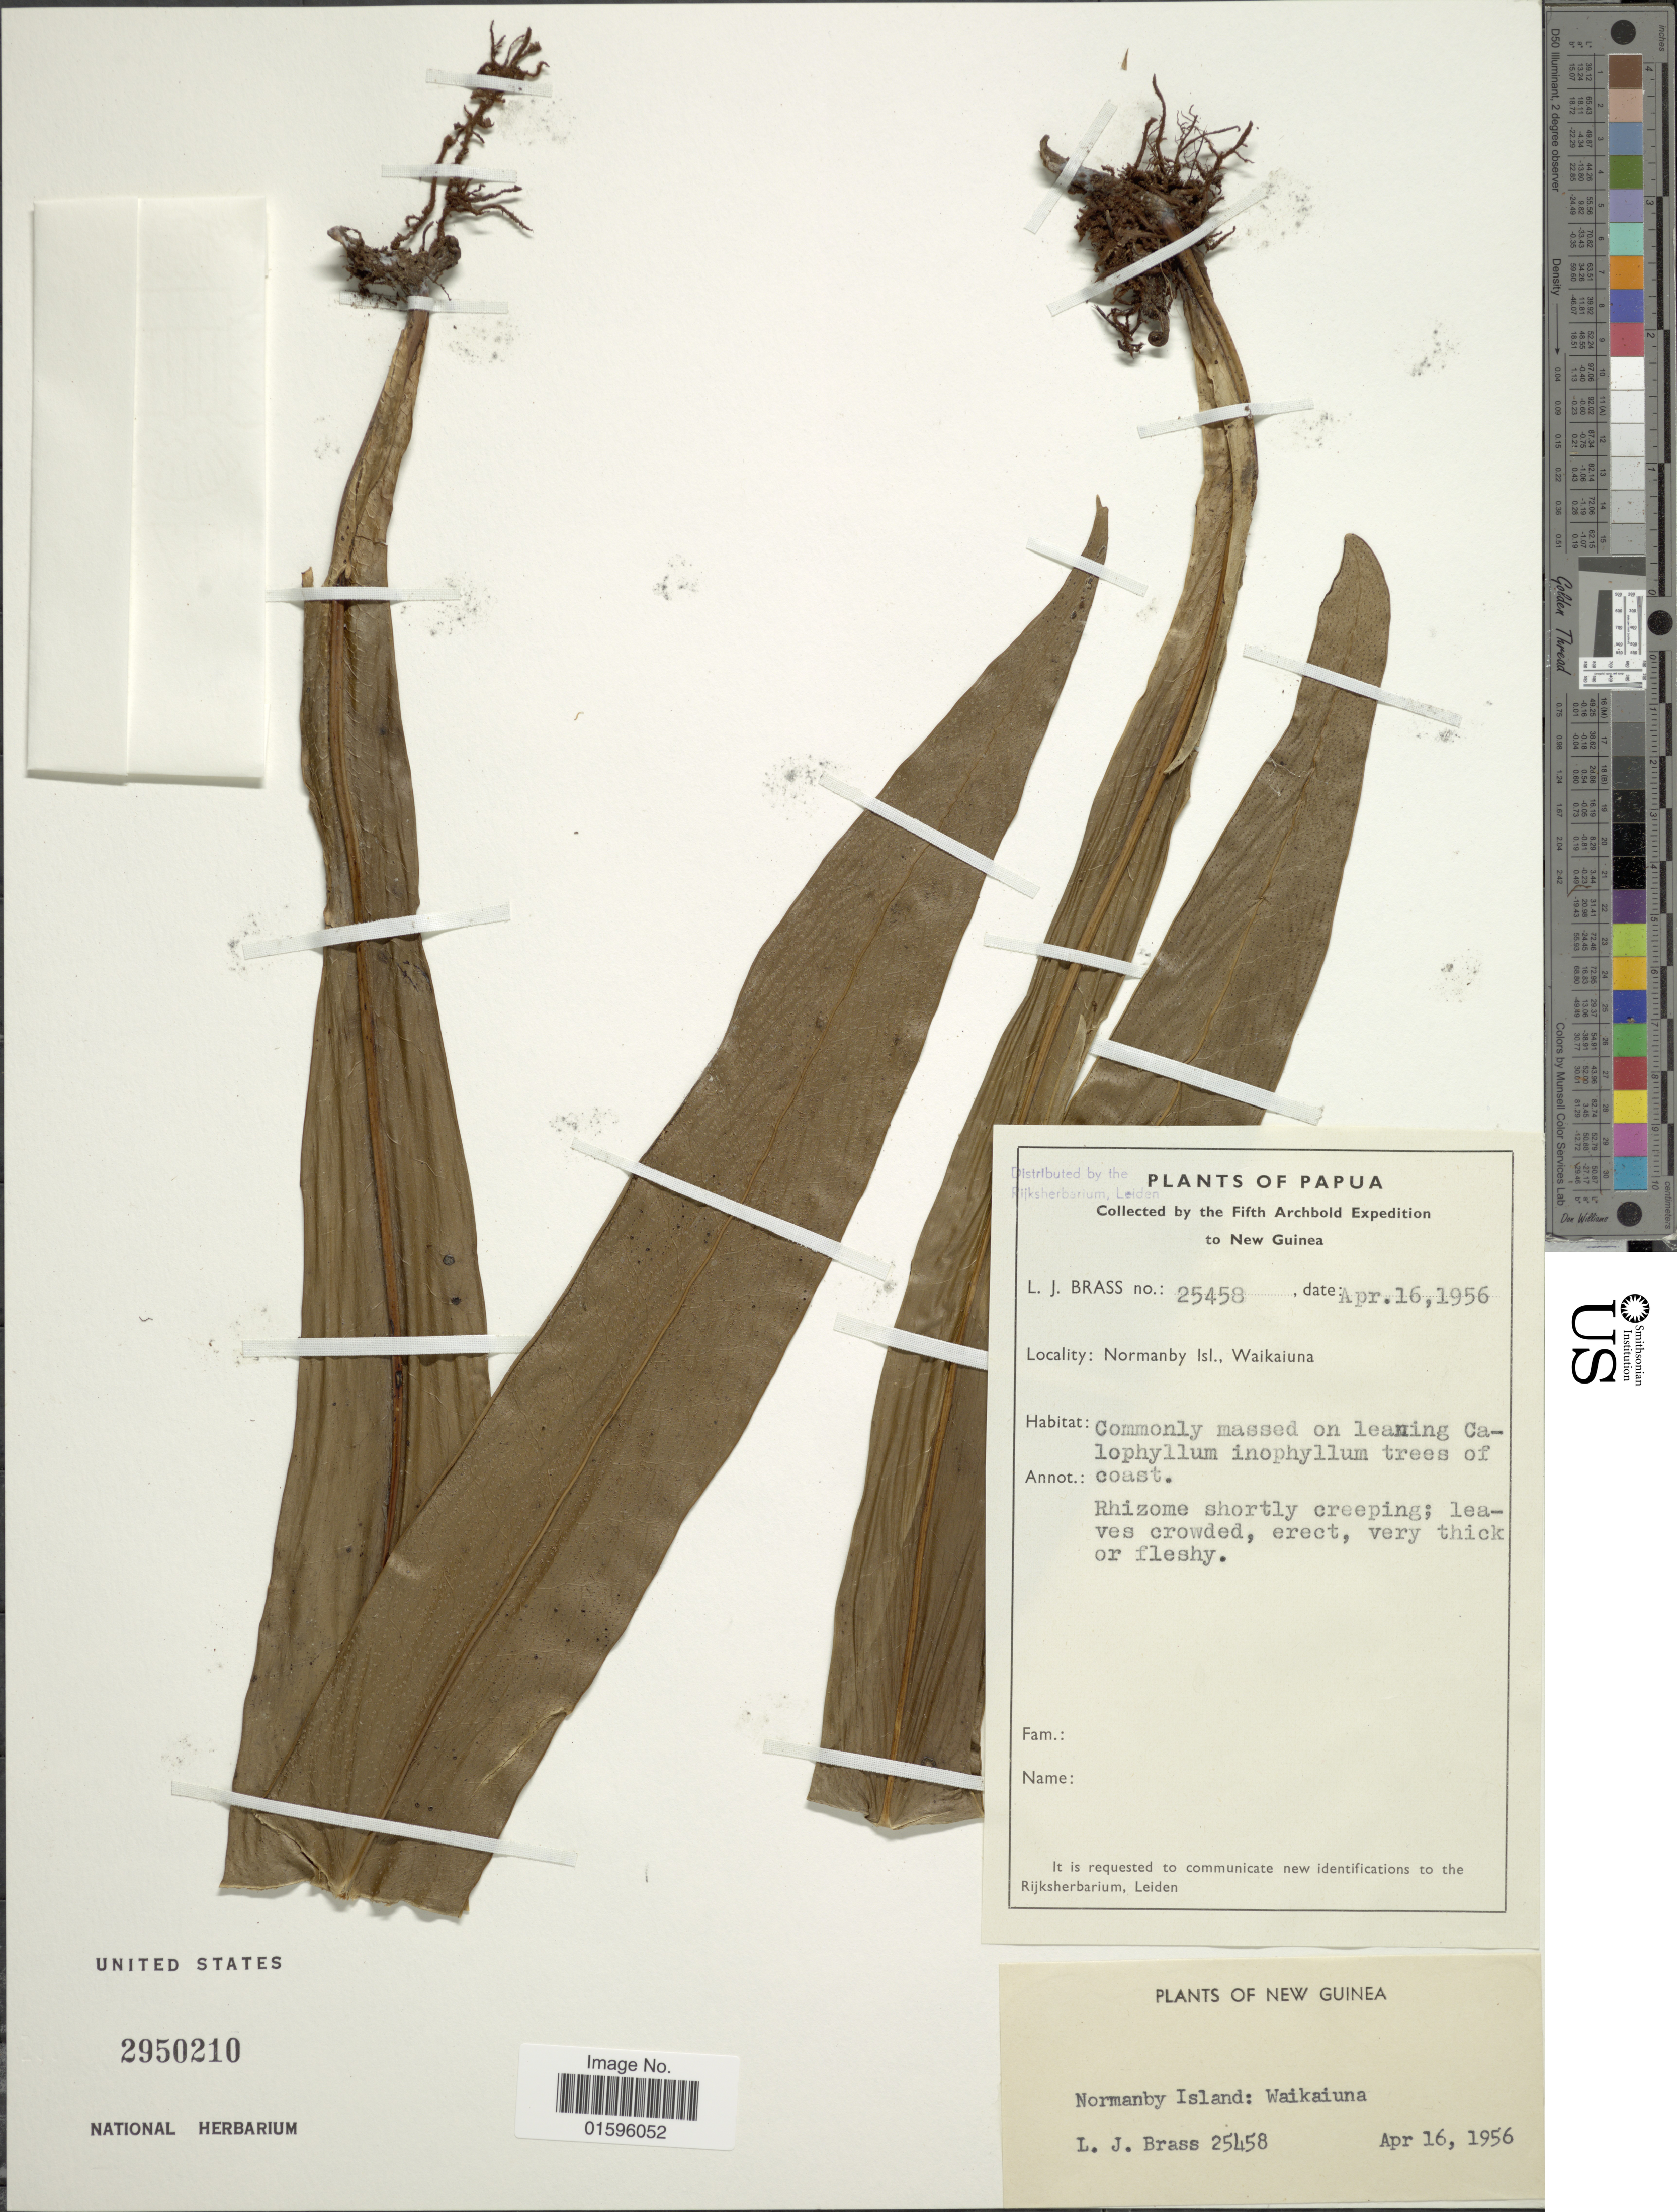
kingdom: Plantae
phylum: Tracheophyta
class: Polypodiopsida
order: Polypodiales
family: Polypodiaceae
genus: Polypodium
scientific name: Polypodium sp.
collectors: L. J. Brass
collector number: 25458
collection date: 1956-04-16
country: Papua New Guinea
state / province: Milne Bay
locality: New Guinea, Normanby Island: Waikaiuna, Papua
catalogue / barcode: US 2950210